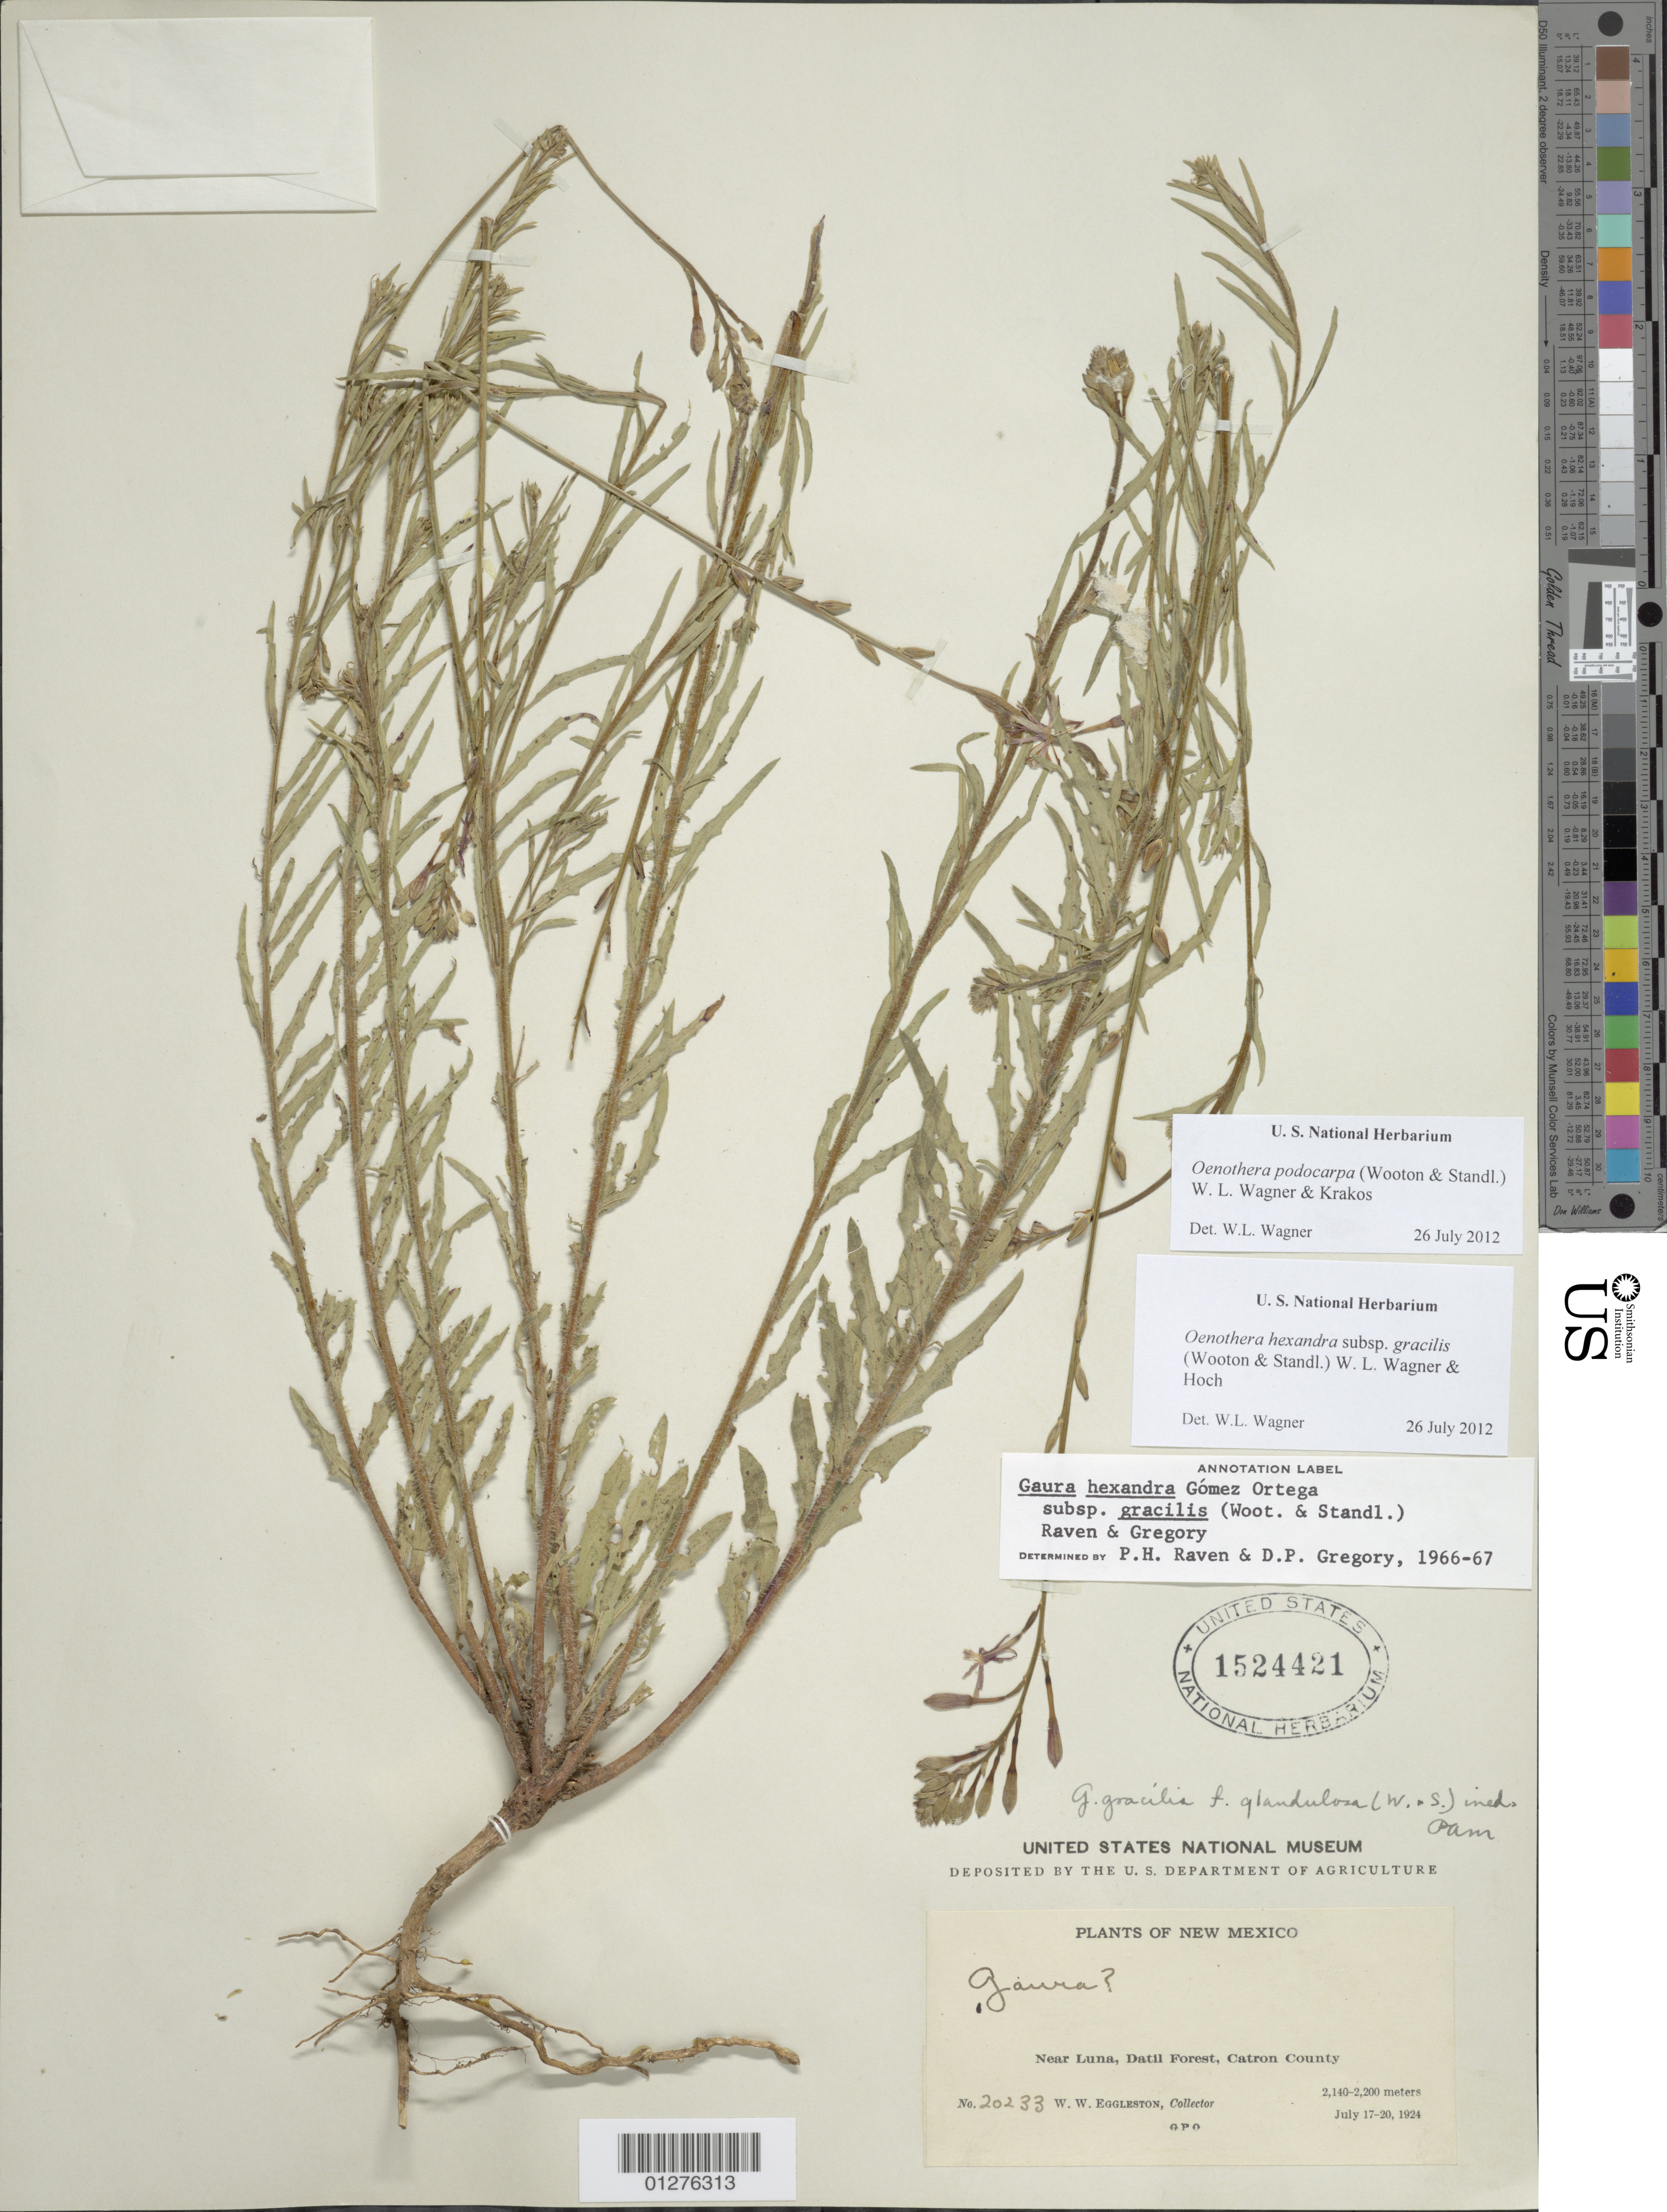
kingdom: Plantae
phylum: Tracheophyta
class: Magnoliopsida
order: Myrtales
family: Onagraceae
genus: Oenothera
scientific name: Oenothera podocarpa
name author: (Wooton & Standl.) Krakos & W.L. Wagner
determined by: Wagner, W. L., (BOT), Smithsonian Institution - National Museum of Natural History (UNITED STATES)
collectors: W. W. Eggleston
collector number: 20233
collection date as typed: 17 Jul 1924 to 20 Jul 1924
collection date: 1924-07-17/1924-07-20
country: United States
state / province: New Mexico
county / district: Catron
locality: Near Luna, Datil Forest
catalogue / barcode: US 1524421